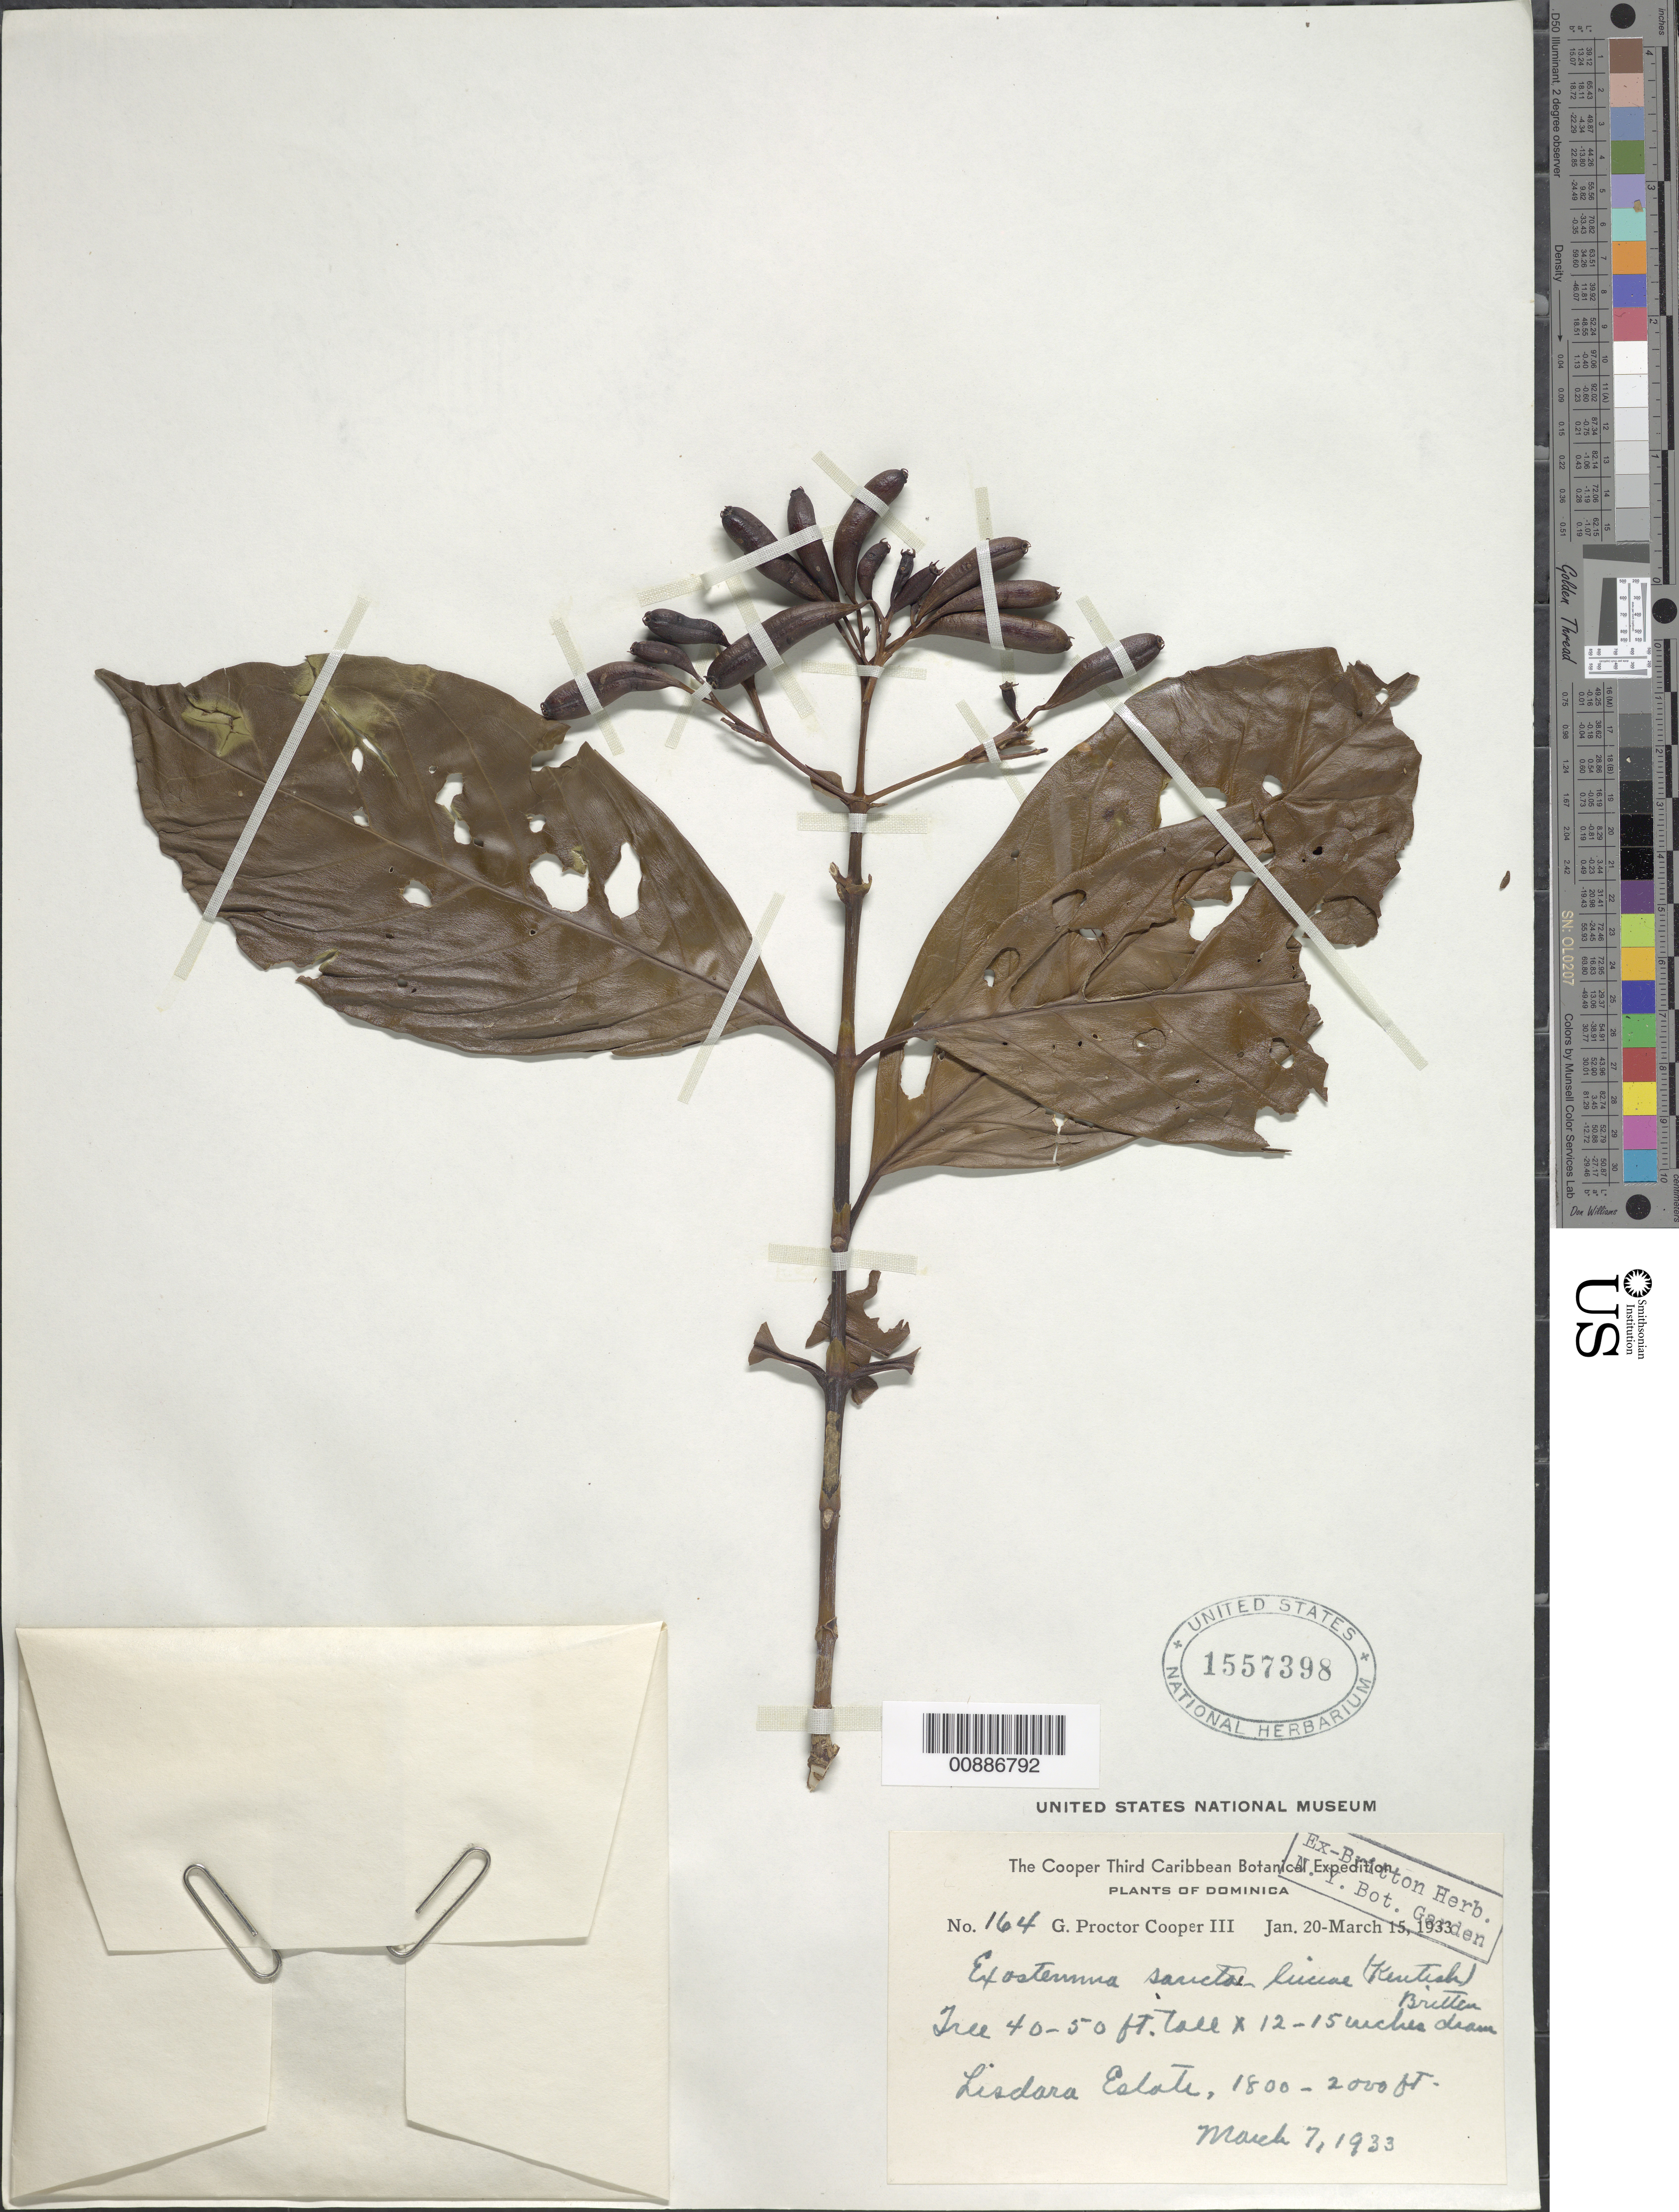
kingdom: Plantae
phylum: Tracheophyta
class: Magnoliopsida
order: Gentianales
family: Rubiaceae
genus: Exostema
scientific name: Exostema sanctae-luciae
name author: (Kentish) Britten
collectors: G. Cooper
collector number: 164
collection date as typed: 07 Mar 1933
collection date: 1933-03-07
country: Dominica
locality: Lisdara Estate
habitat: Estate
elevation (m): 549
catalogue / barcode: US 1557398